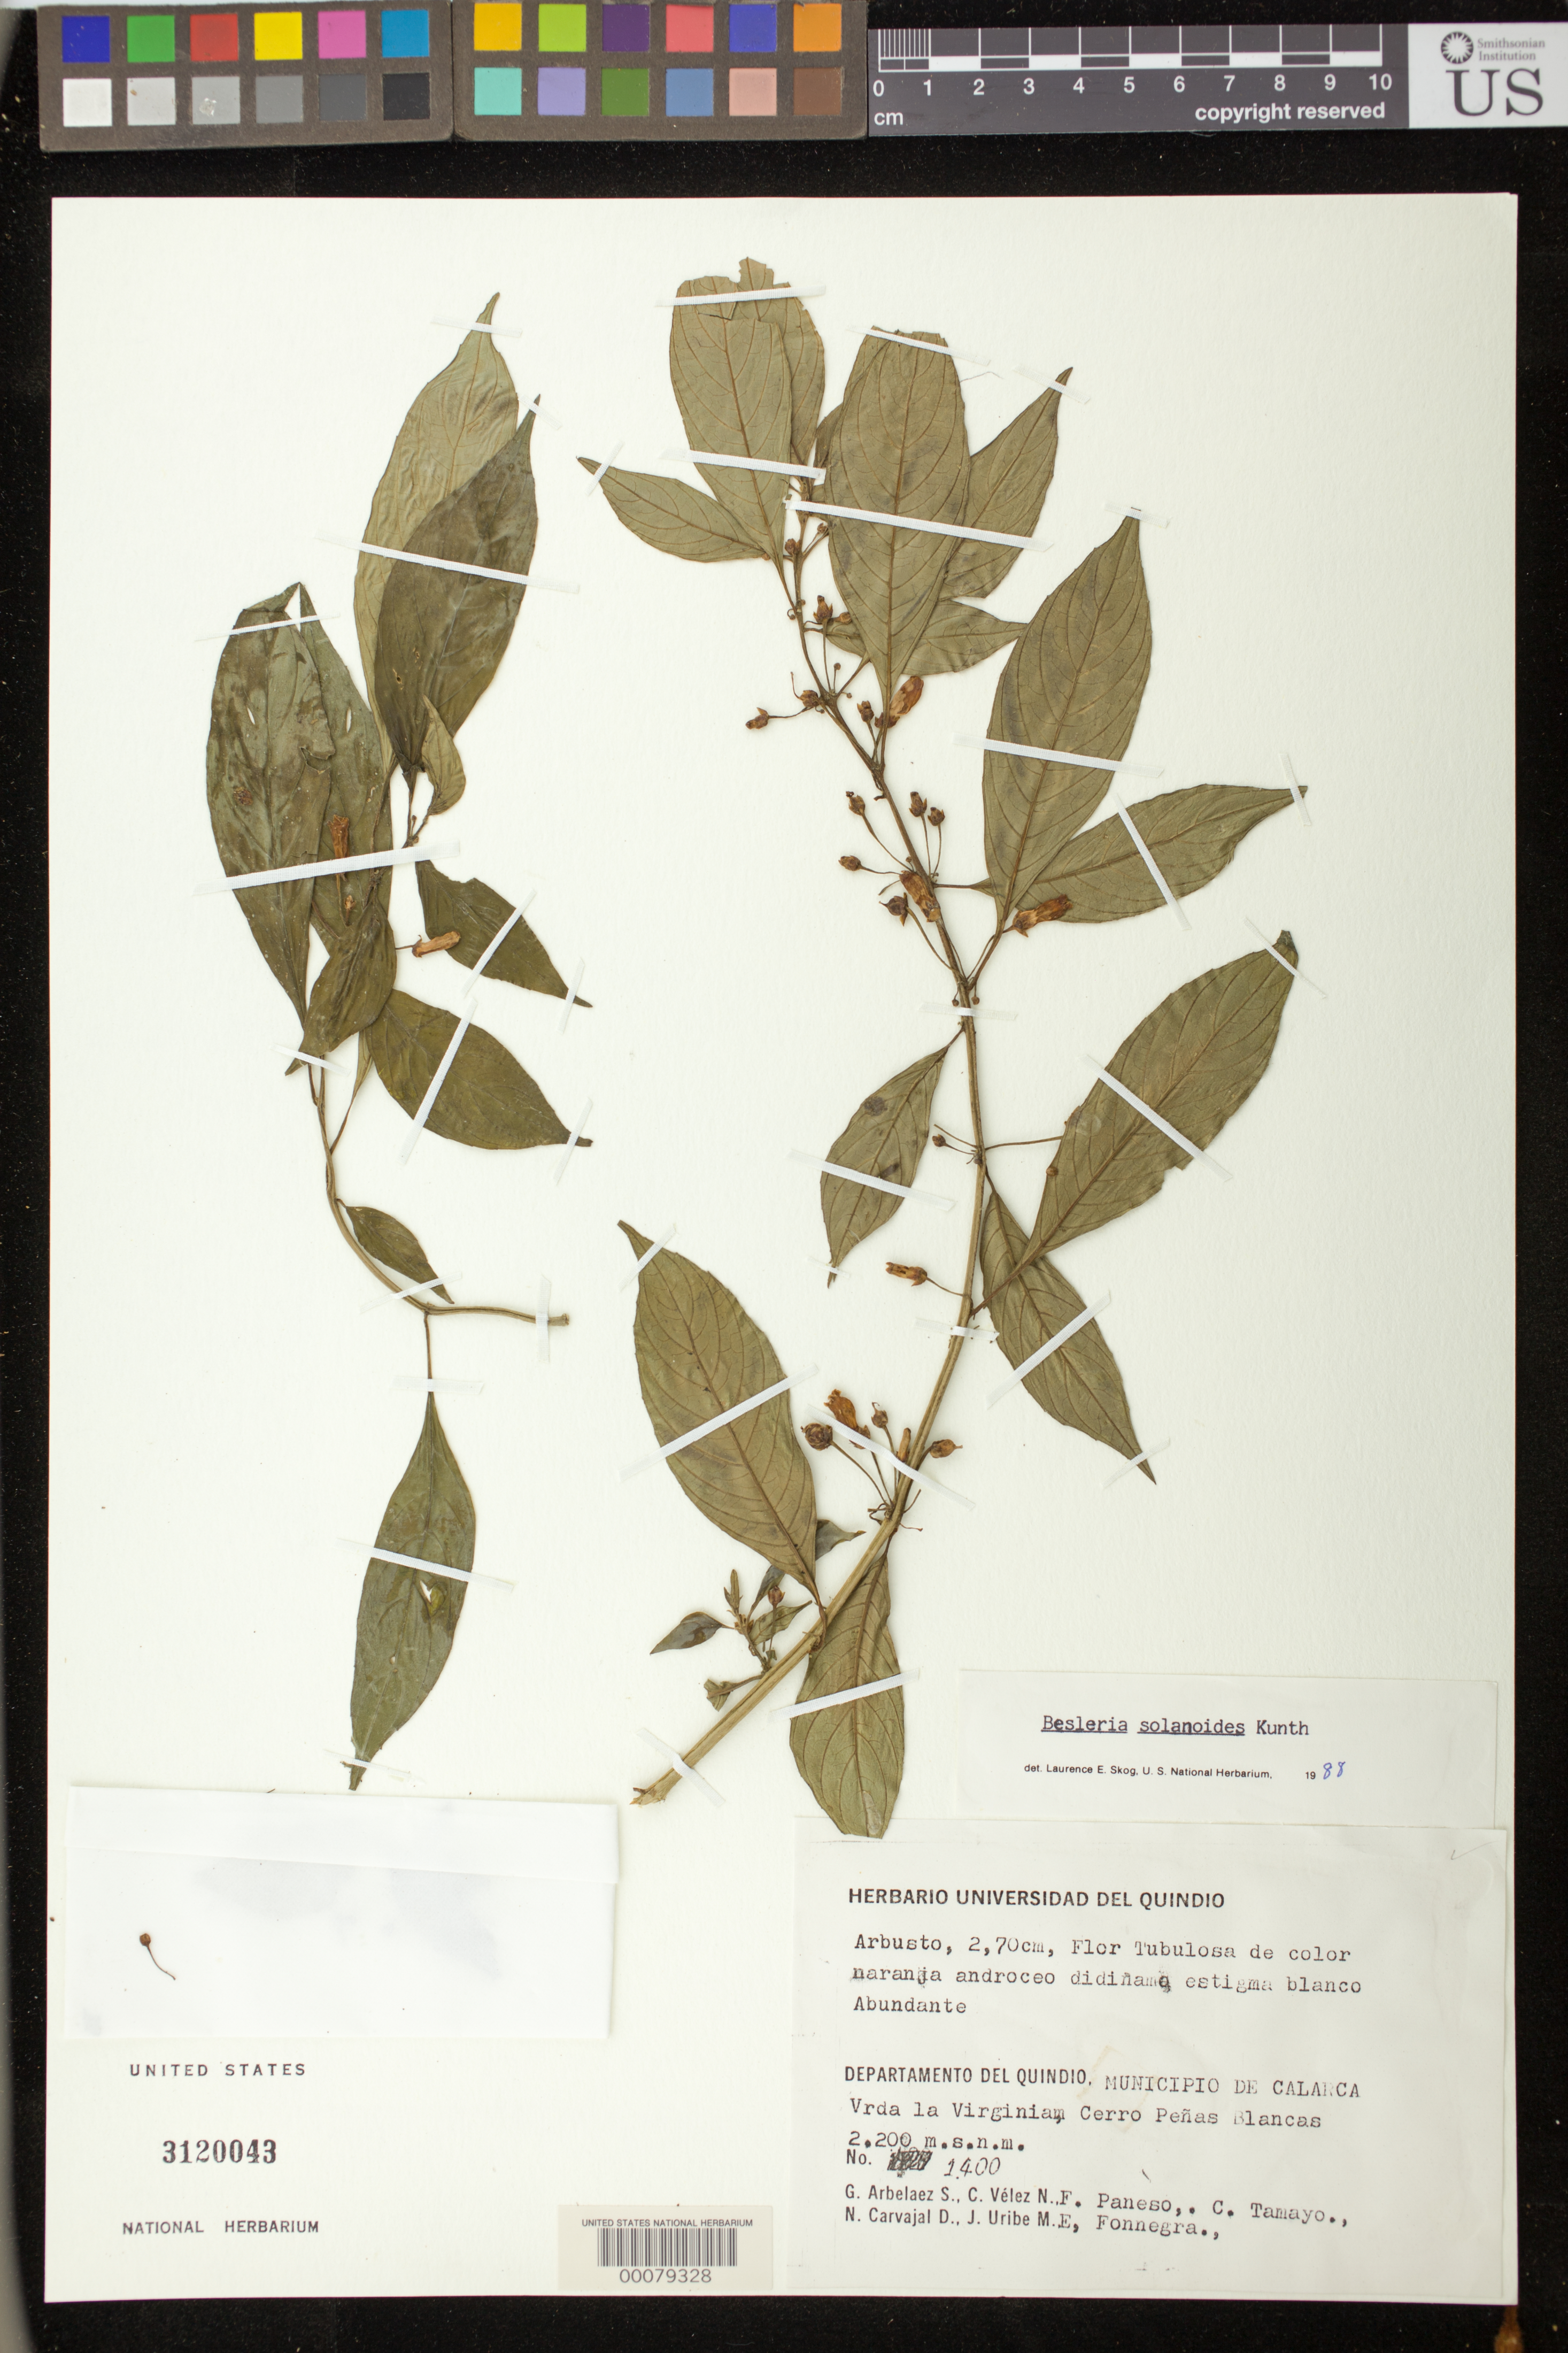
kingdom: Plantae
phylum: Tracheophyta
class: Magnoliopsida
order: Lamiales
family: Gesneriaceae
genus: Besleria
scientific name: Besleria solanoides var. solanoides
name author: Kunth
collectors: G. Arbelaez S. & et al.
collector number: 1400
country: Colombia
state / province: Quindío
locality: Municipio de Calarca, vrda La Virginiam, Cerro Penas Blancas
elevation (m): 2200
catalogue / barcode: US 3120043